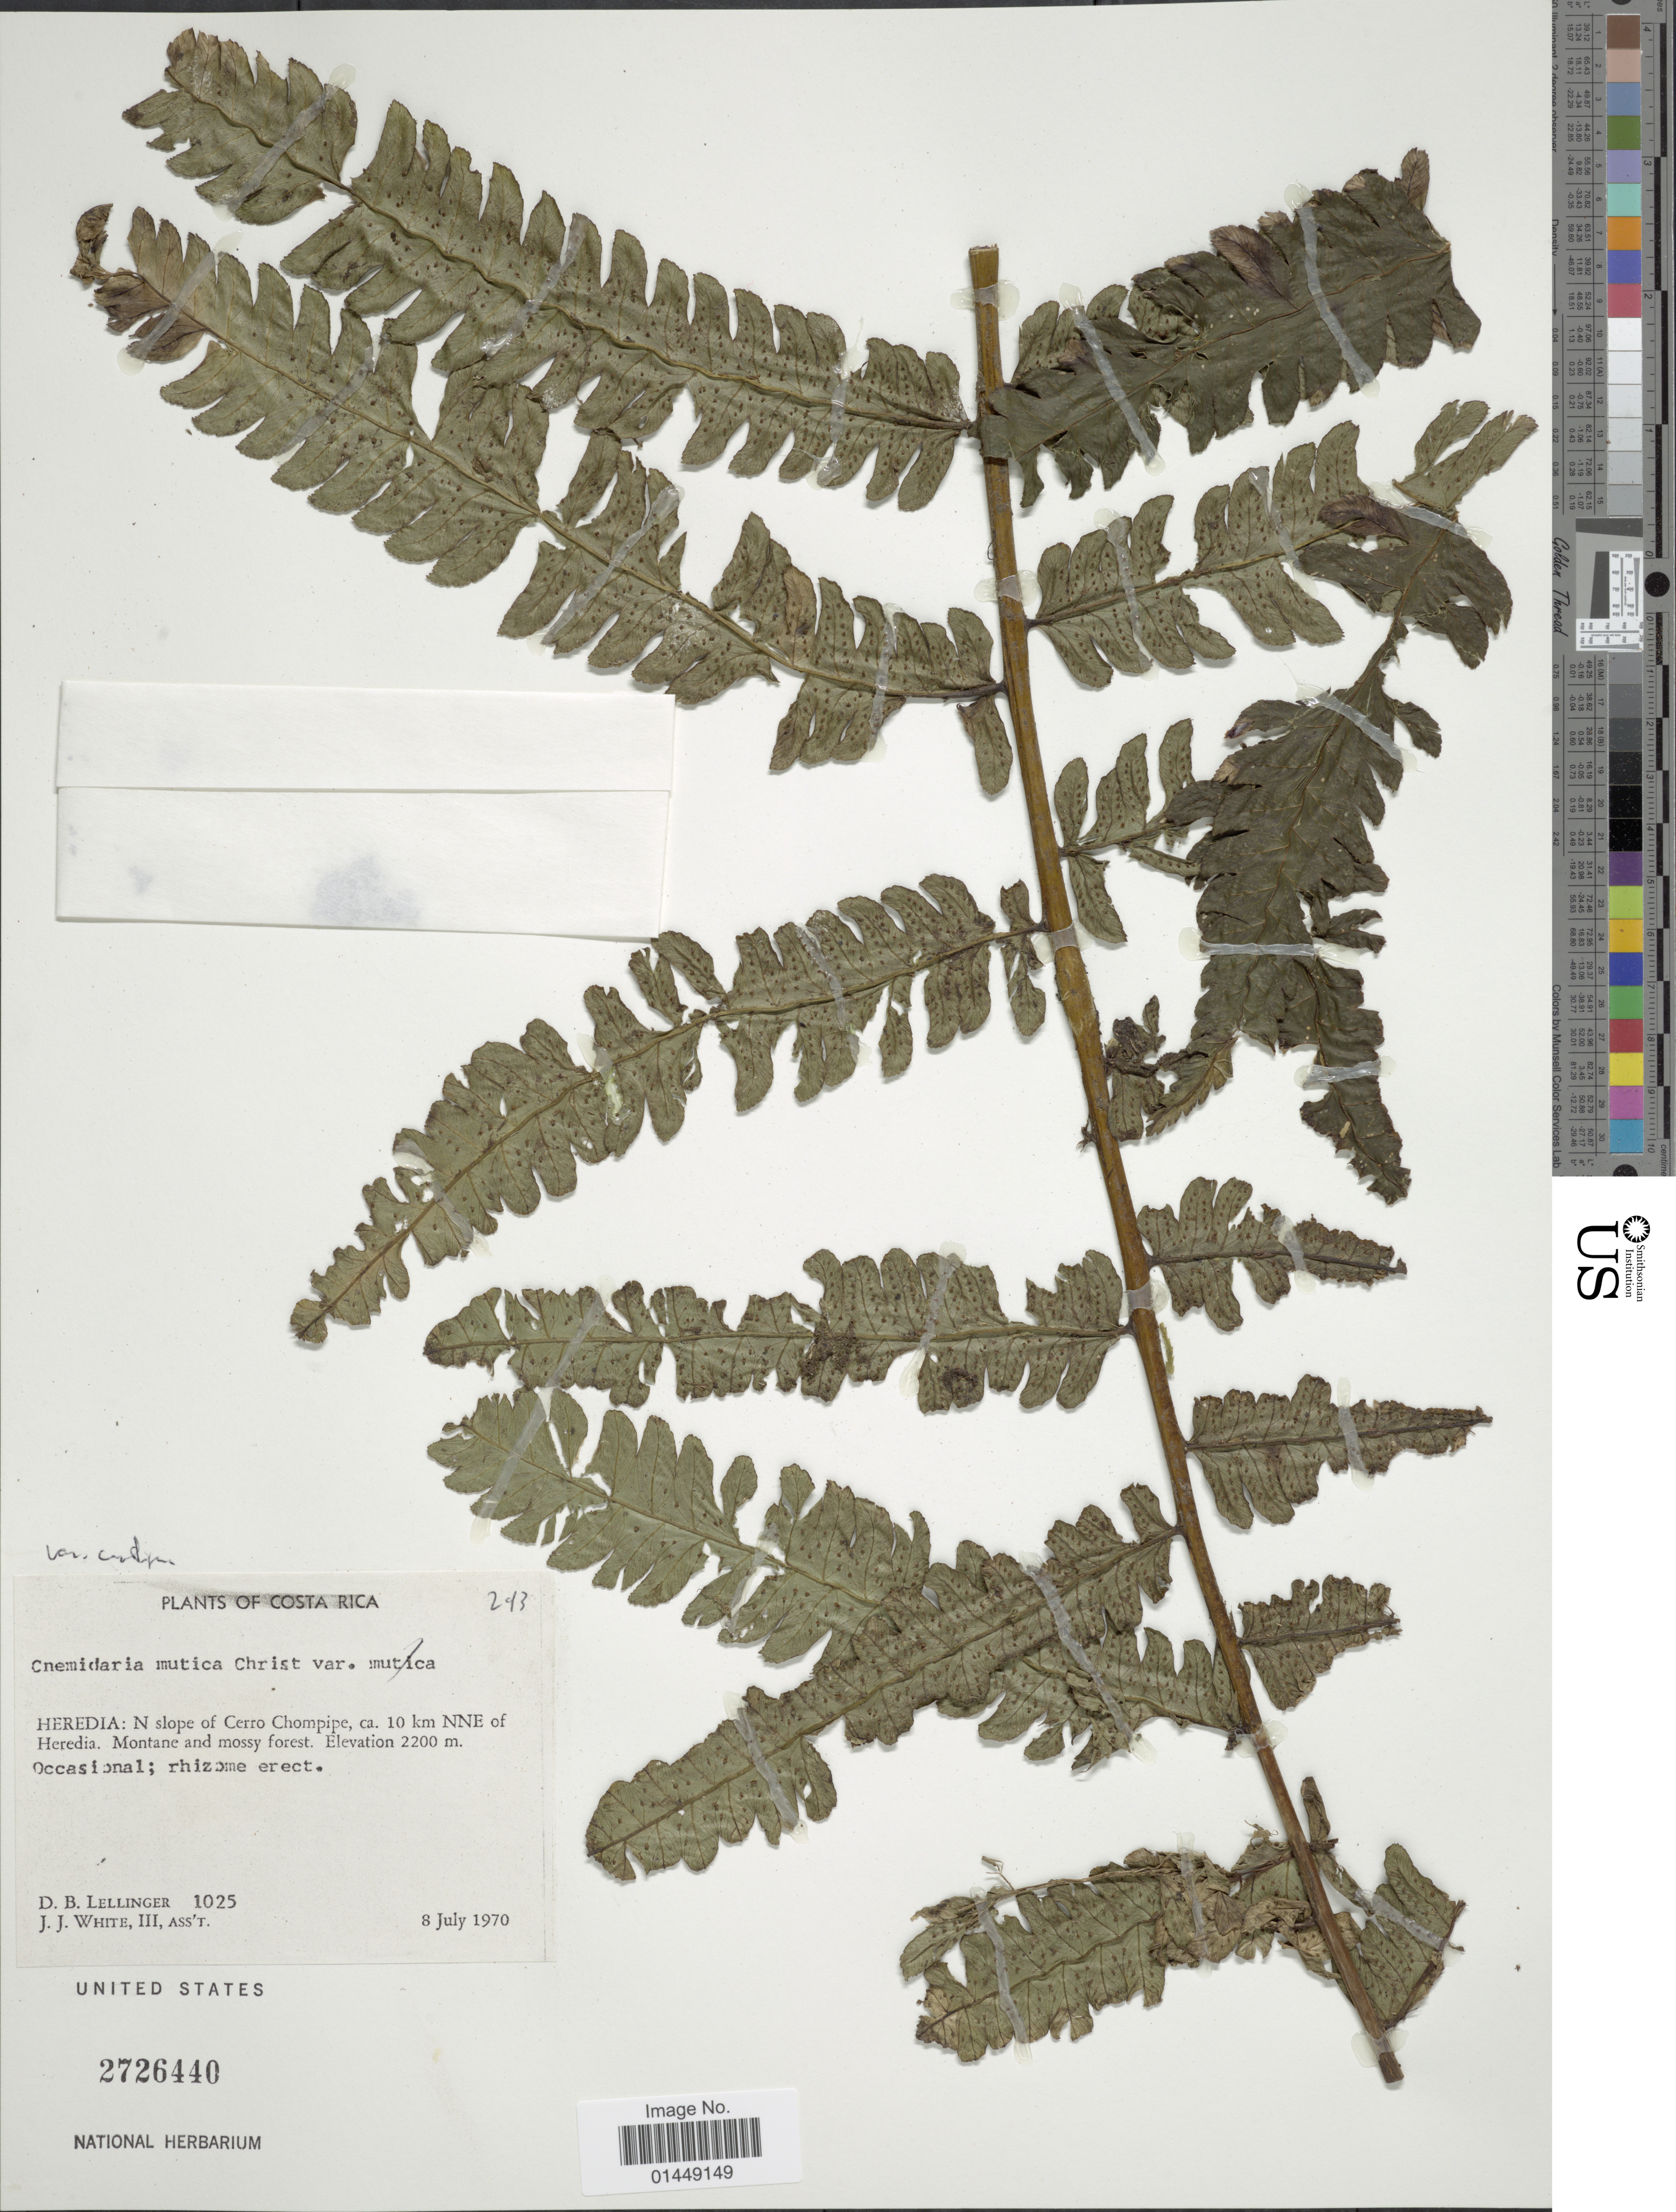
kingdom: Plantae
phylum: Tracheophyta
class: Polypodiopsida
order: Cyatheales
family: Cyatheaceae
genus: Cyathea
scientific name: Cyathea mutica var. contigua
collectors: D. B. Lellinger & J. J. White III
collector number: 1025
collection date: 1970-07-08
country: Costa Rica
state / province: Heredia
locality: Heredia: N slope of Cerro Chompipe, ca. 10 km NNE of Heredia.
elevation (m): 2200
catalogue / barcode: US 2726440